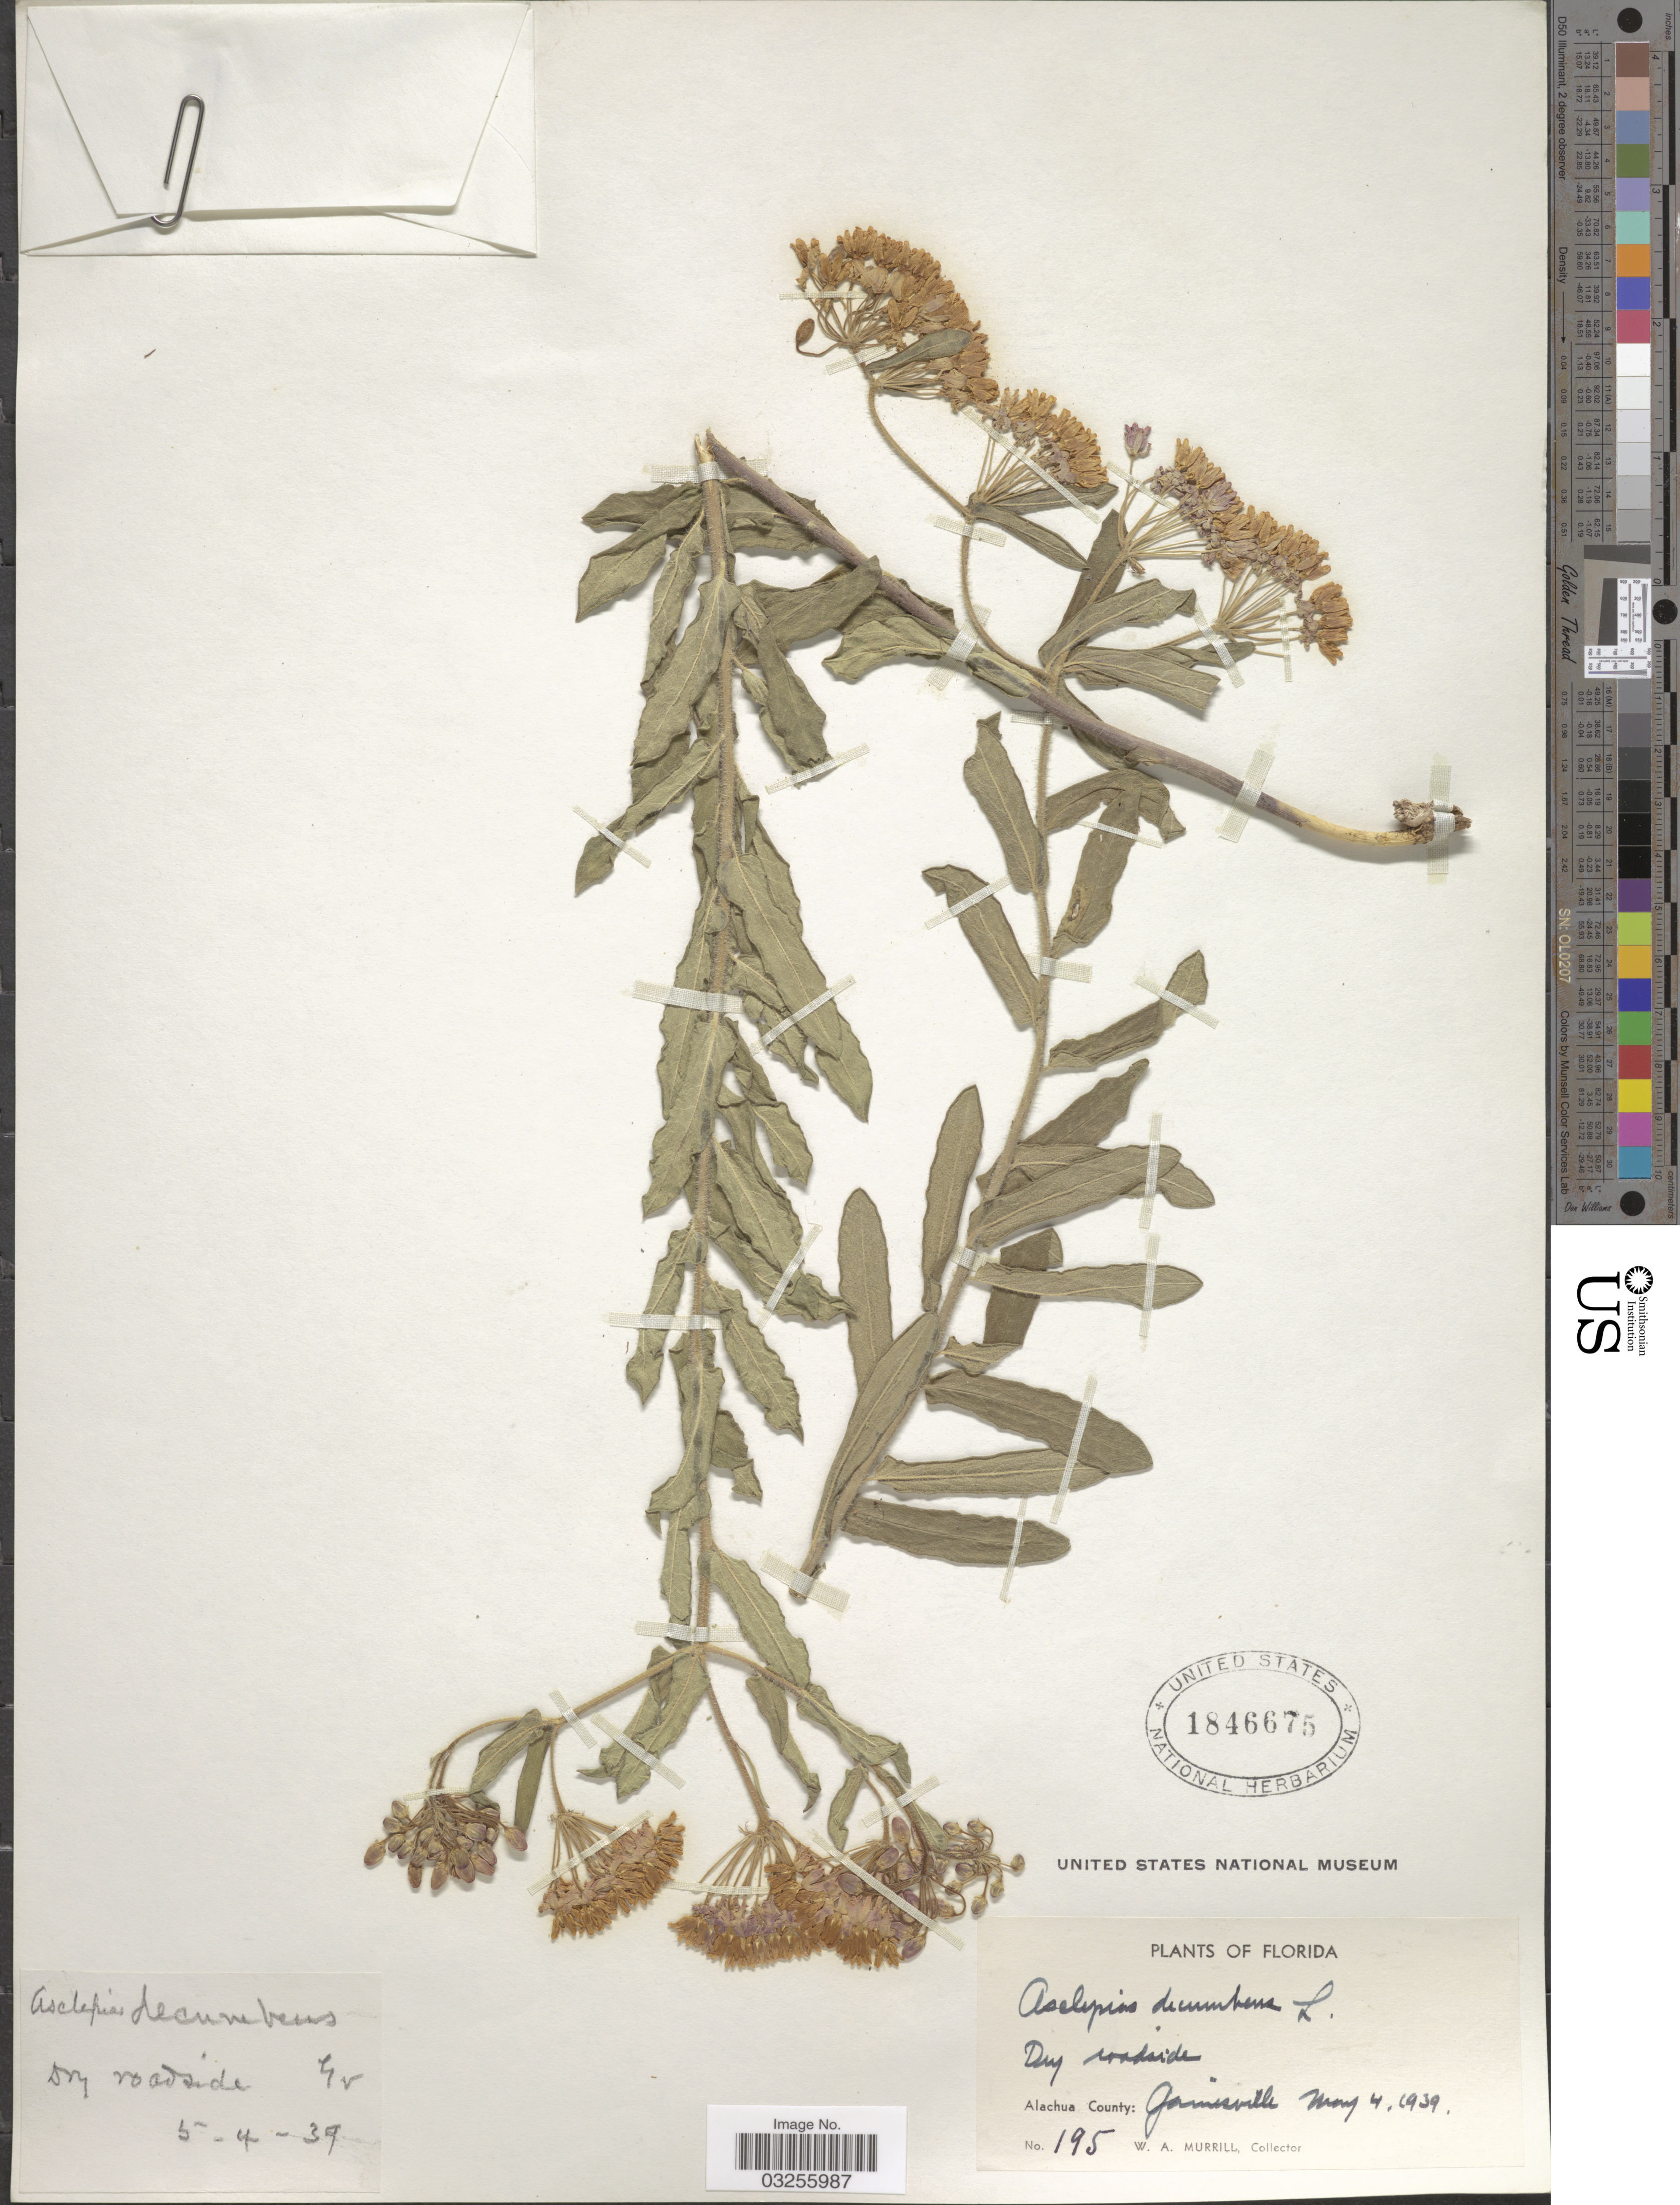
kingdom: Plantae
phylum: Tracheophyta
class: Magnoliopsida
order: Gentianales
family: Apocynaceae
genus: Asclepias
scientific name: Asclepias tuberosa var. rolfsii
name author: ( ex Vail) Shinners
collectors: W. A. Murrill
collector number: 195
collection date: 1939-05-04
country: United States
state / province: Florida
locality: Dry roadside. Alachua County: Gainesville.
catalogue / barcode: US 1846675